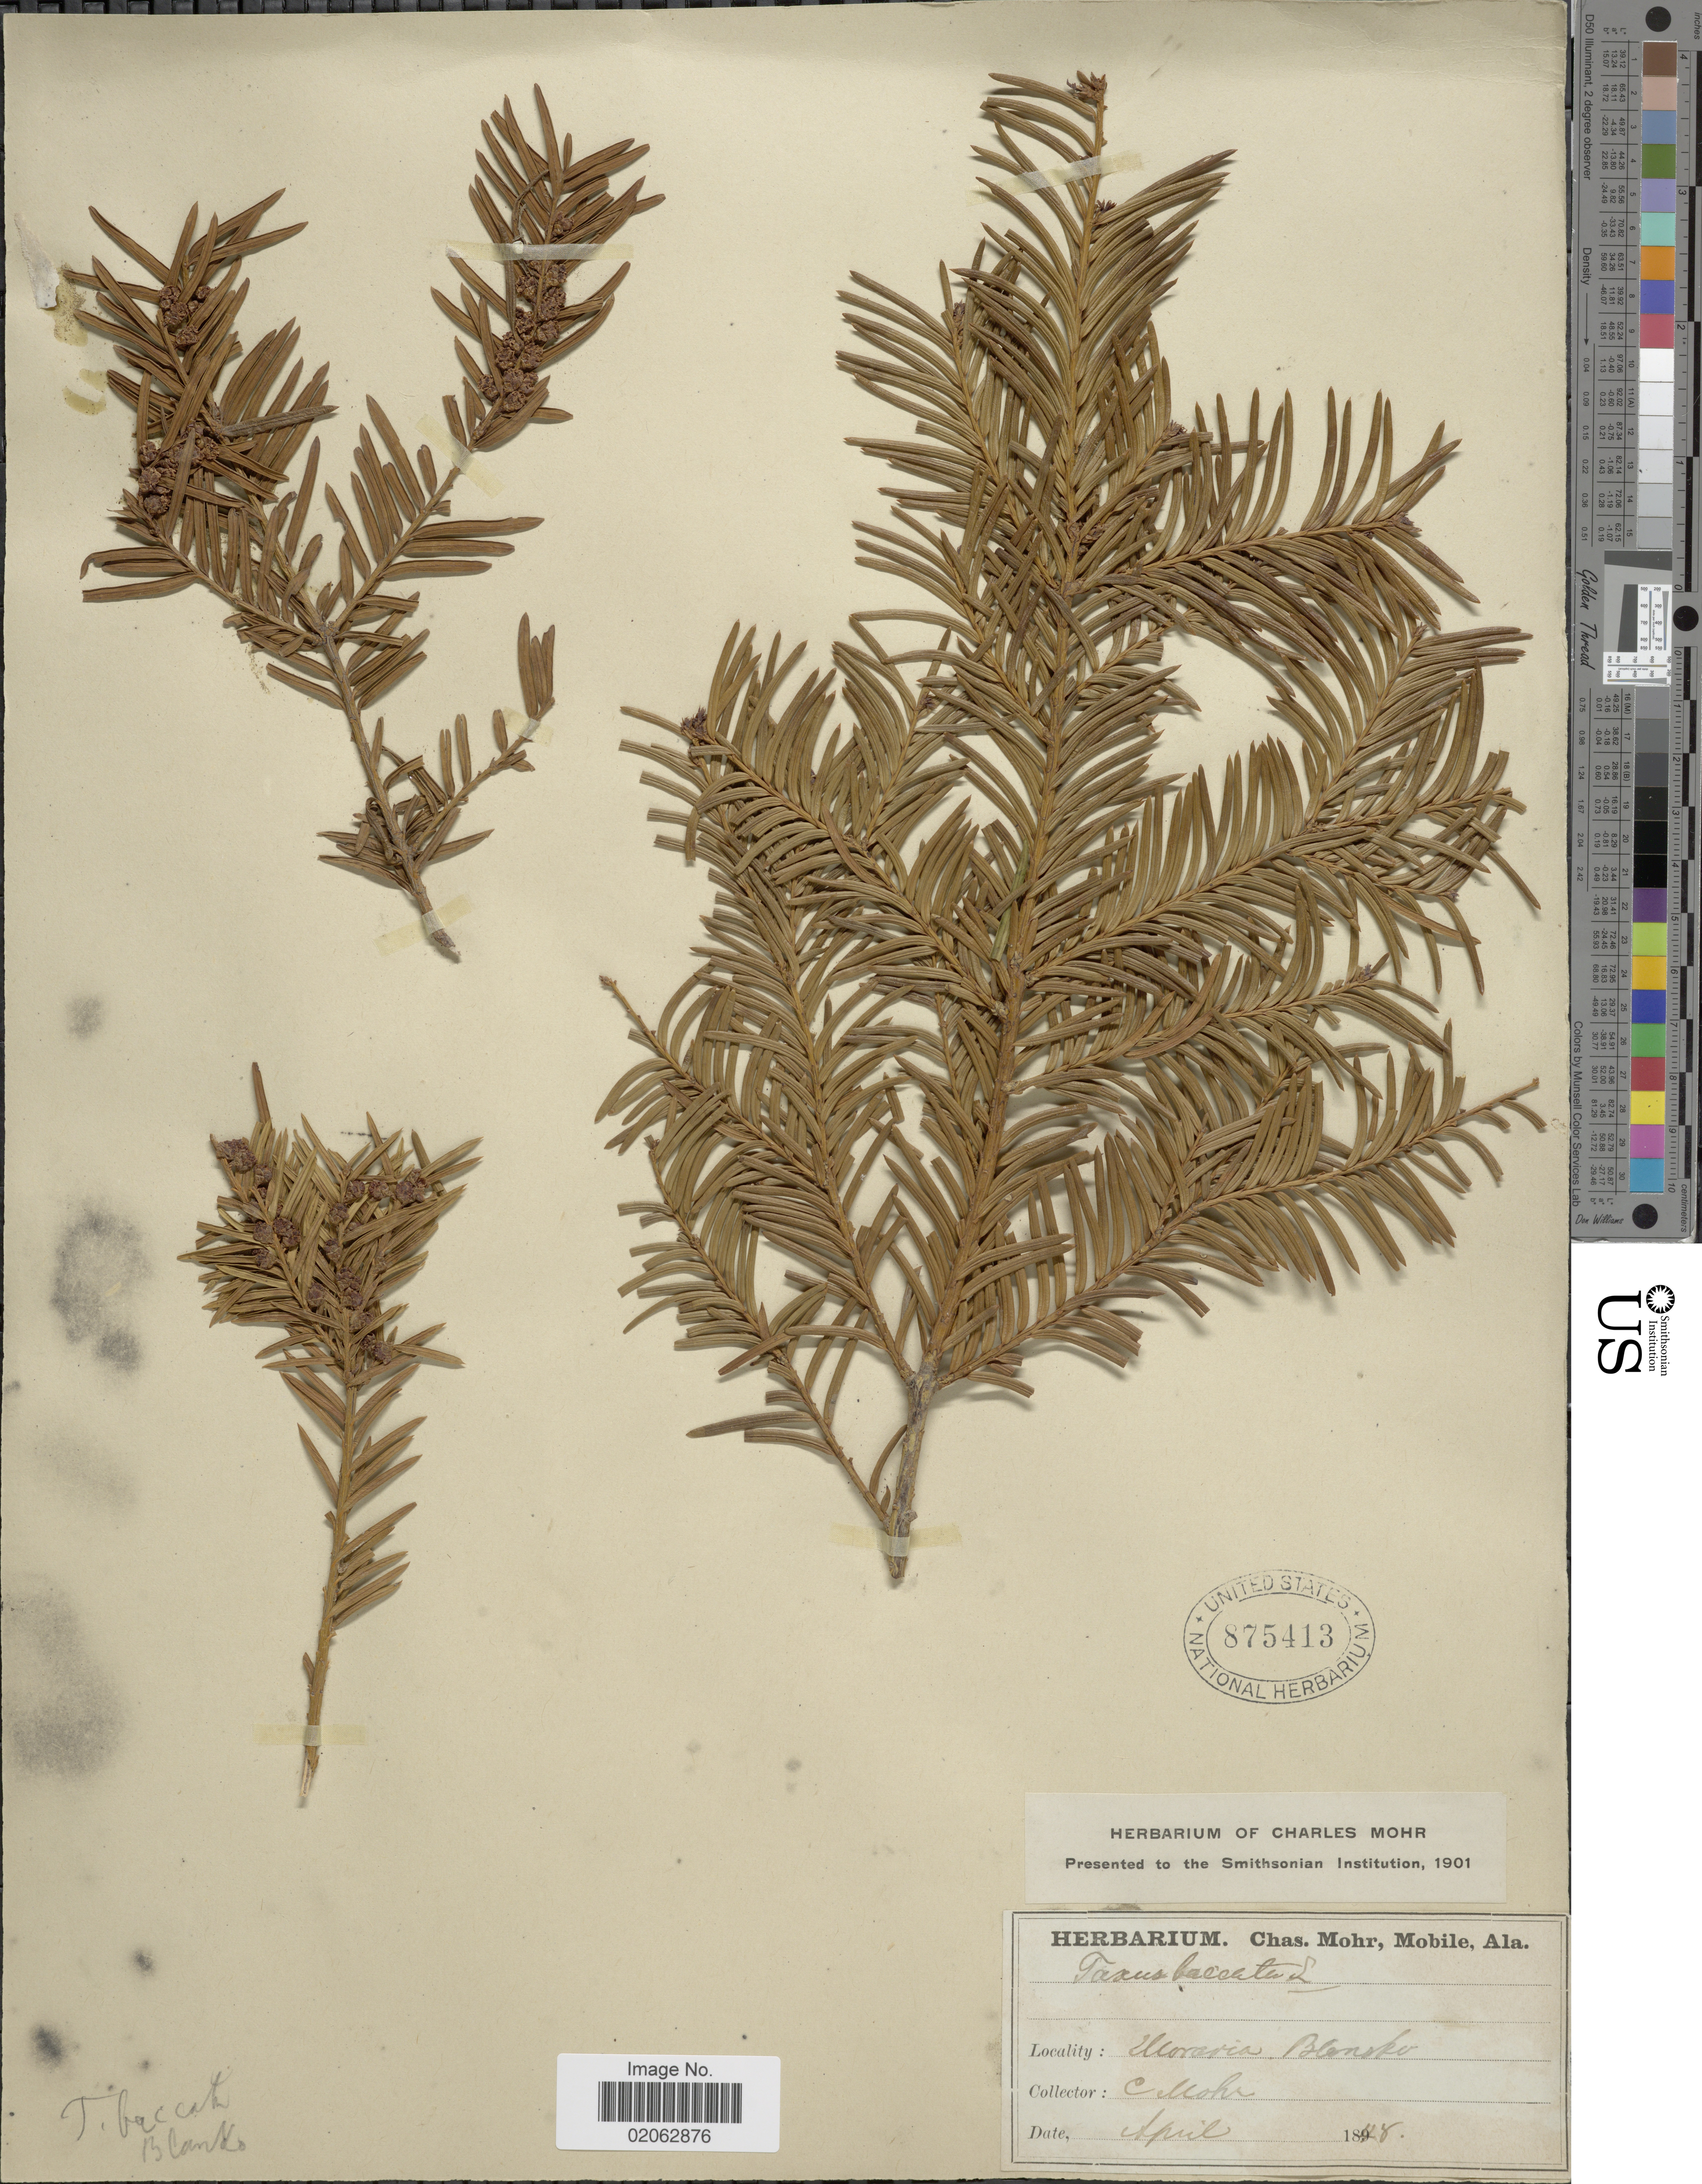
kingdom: Plantae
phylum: Tracheophyta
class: Pinopsida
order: Pinales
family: Taxaceae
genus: Taxus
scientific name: Taxus sp.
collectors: C. T. Mohr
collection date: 1848-04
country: Czechia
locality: Moravia, Blansko.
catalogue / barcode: US 875413